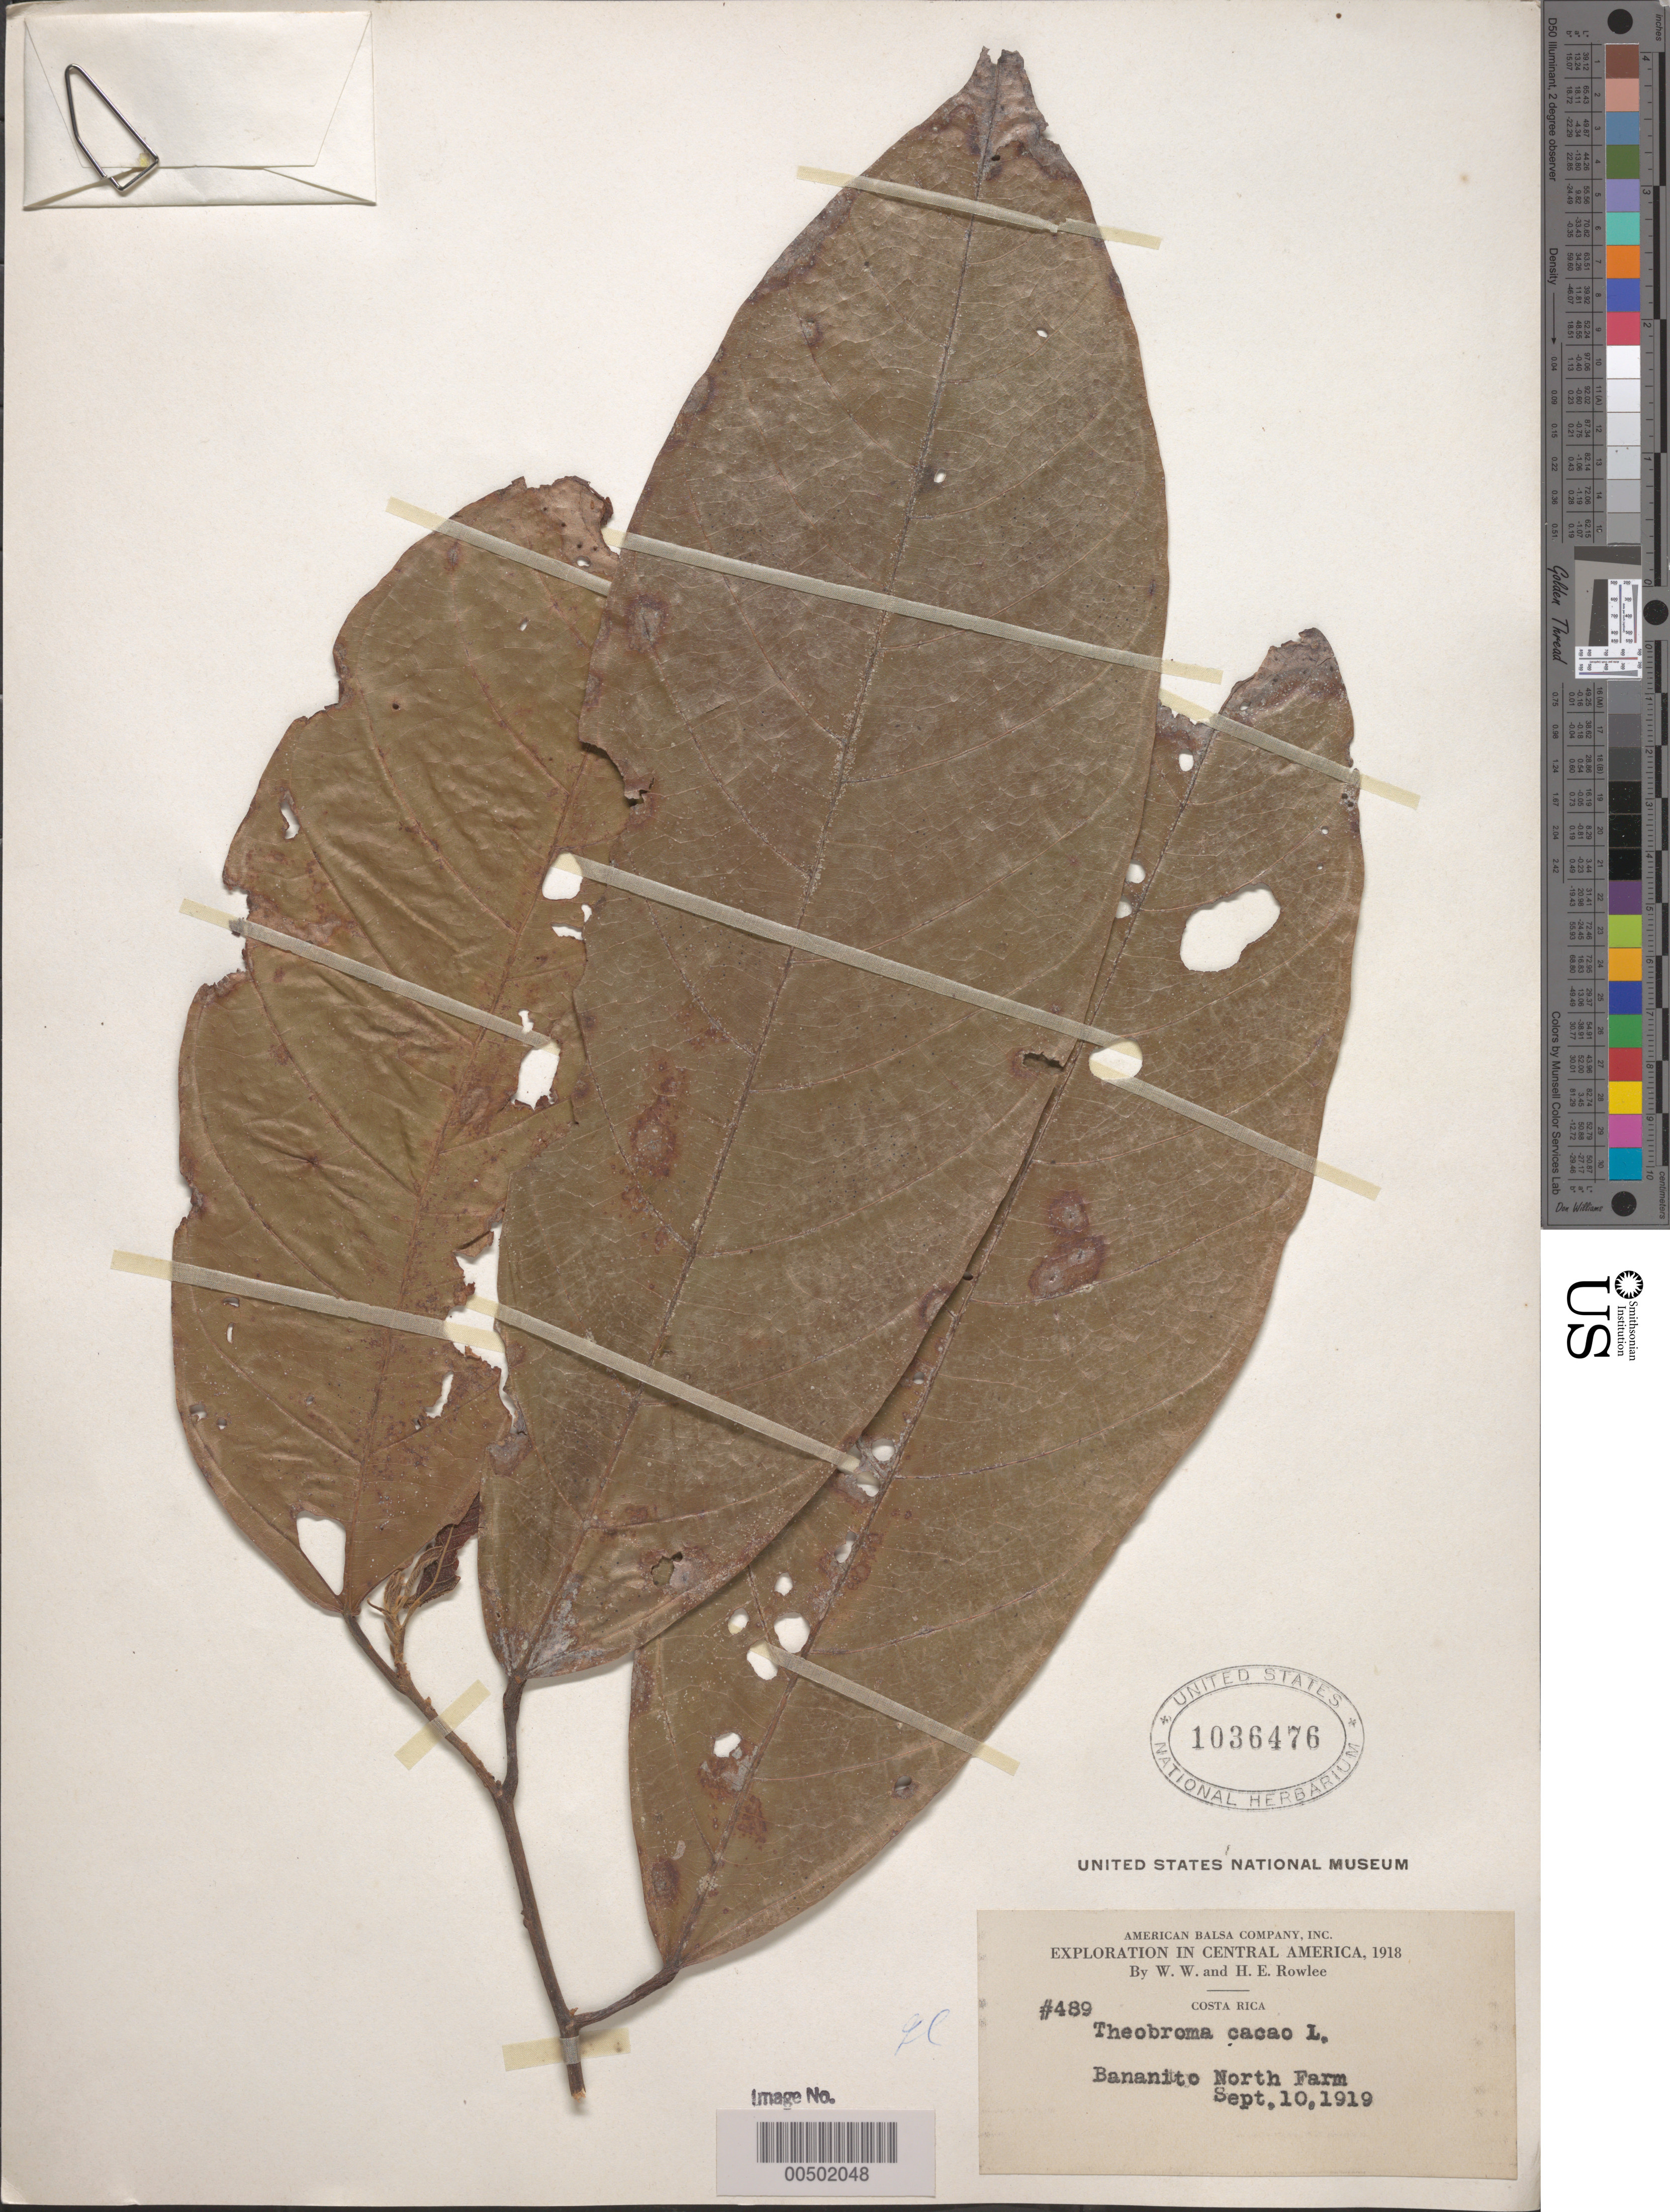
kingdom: Plantae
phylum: Tracheophyta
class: Magnoliopsida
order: Malvales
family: Malvaceae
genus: Theobroma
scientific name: Theobroma cacao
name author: L.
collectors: W. W. Rowlee & H. E. Rowlee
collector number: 489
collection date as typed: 10 Sep 1919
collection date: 1919-09-10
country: Costa Rica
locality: Bananito North Farm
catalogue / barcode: US 1036476